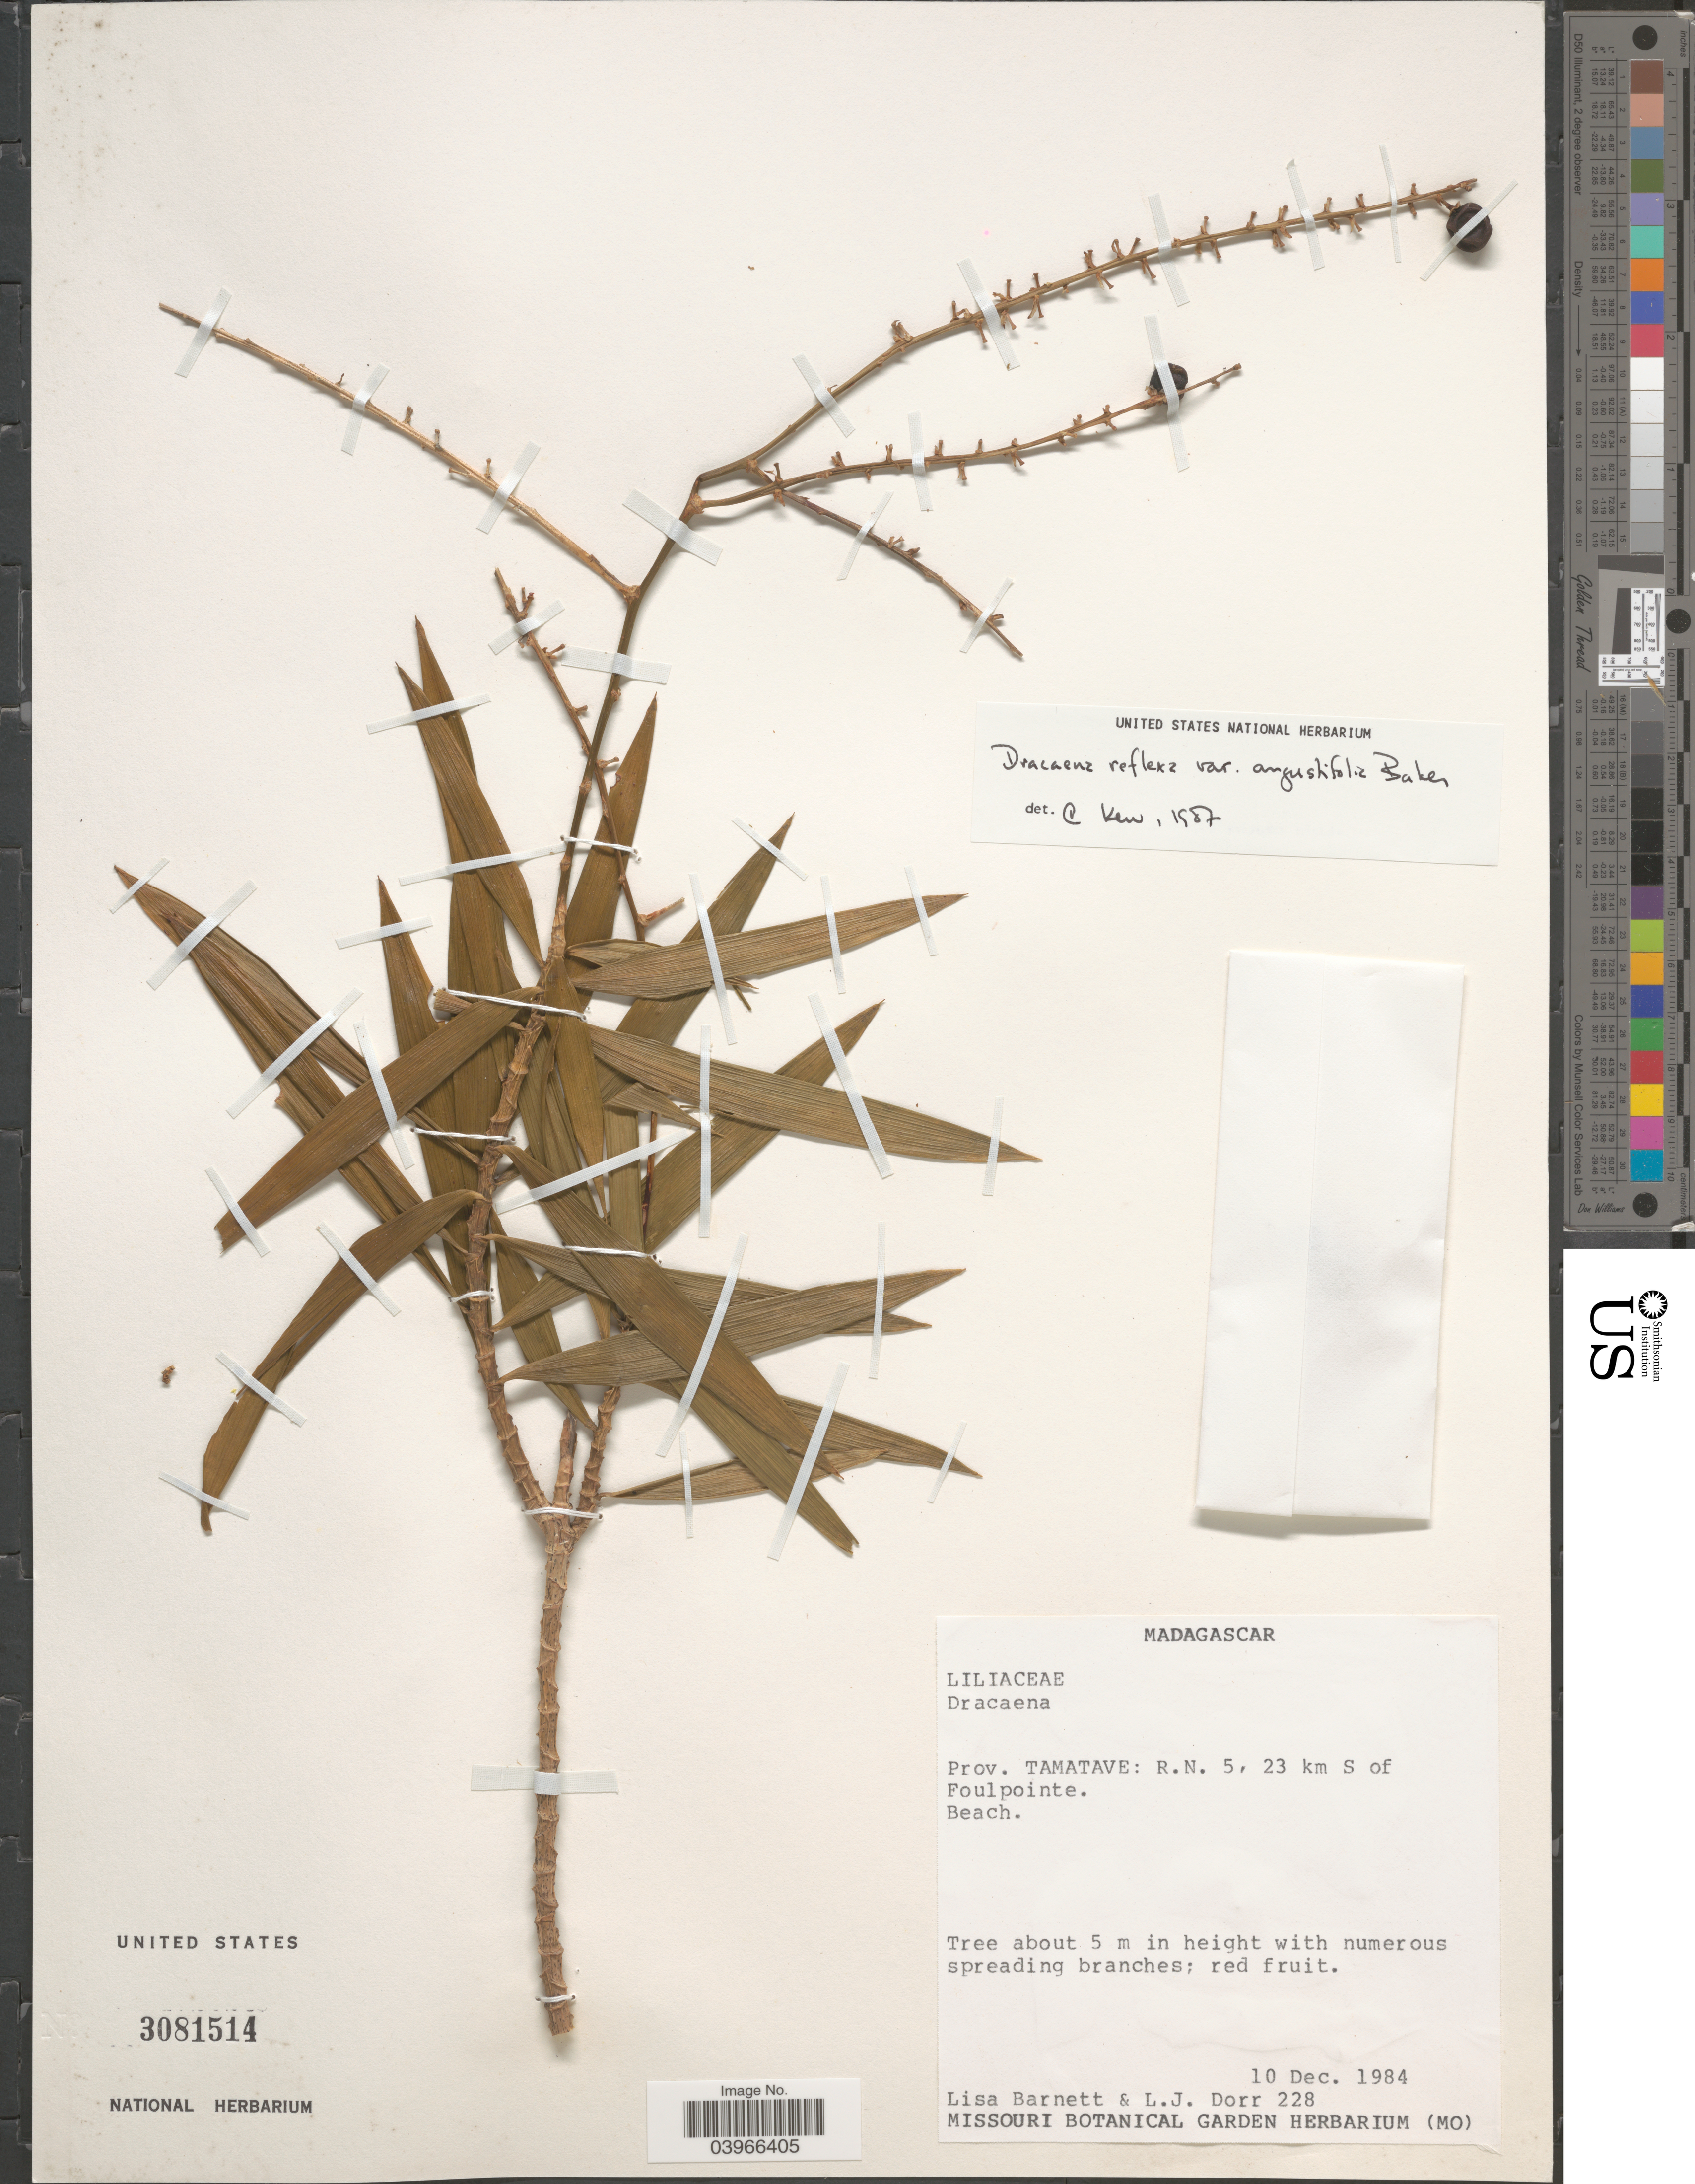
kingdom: Plantae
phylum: Tracheophyta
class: Liliopsida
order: Asparagales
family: Asparagaceae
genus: Dracaena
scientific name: Dracaena reflexa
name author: Lam.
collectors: L. C. Barnett & L. J. Dorr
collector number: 228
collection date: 1984-12-10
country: Madagascar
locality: Prov. Tamatave: R.N. 5, 23 km S of Foulpointe.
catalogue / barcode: US 3081514